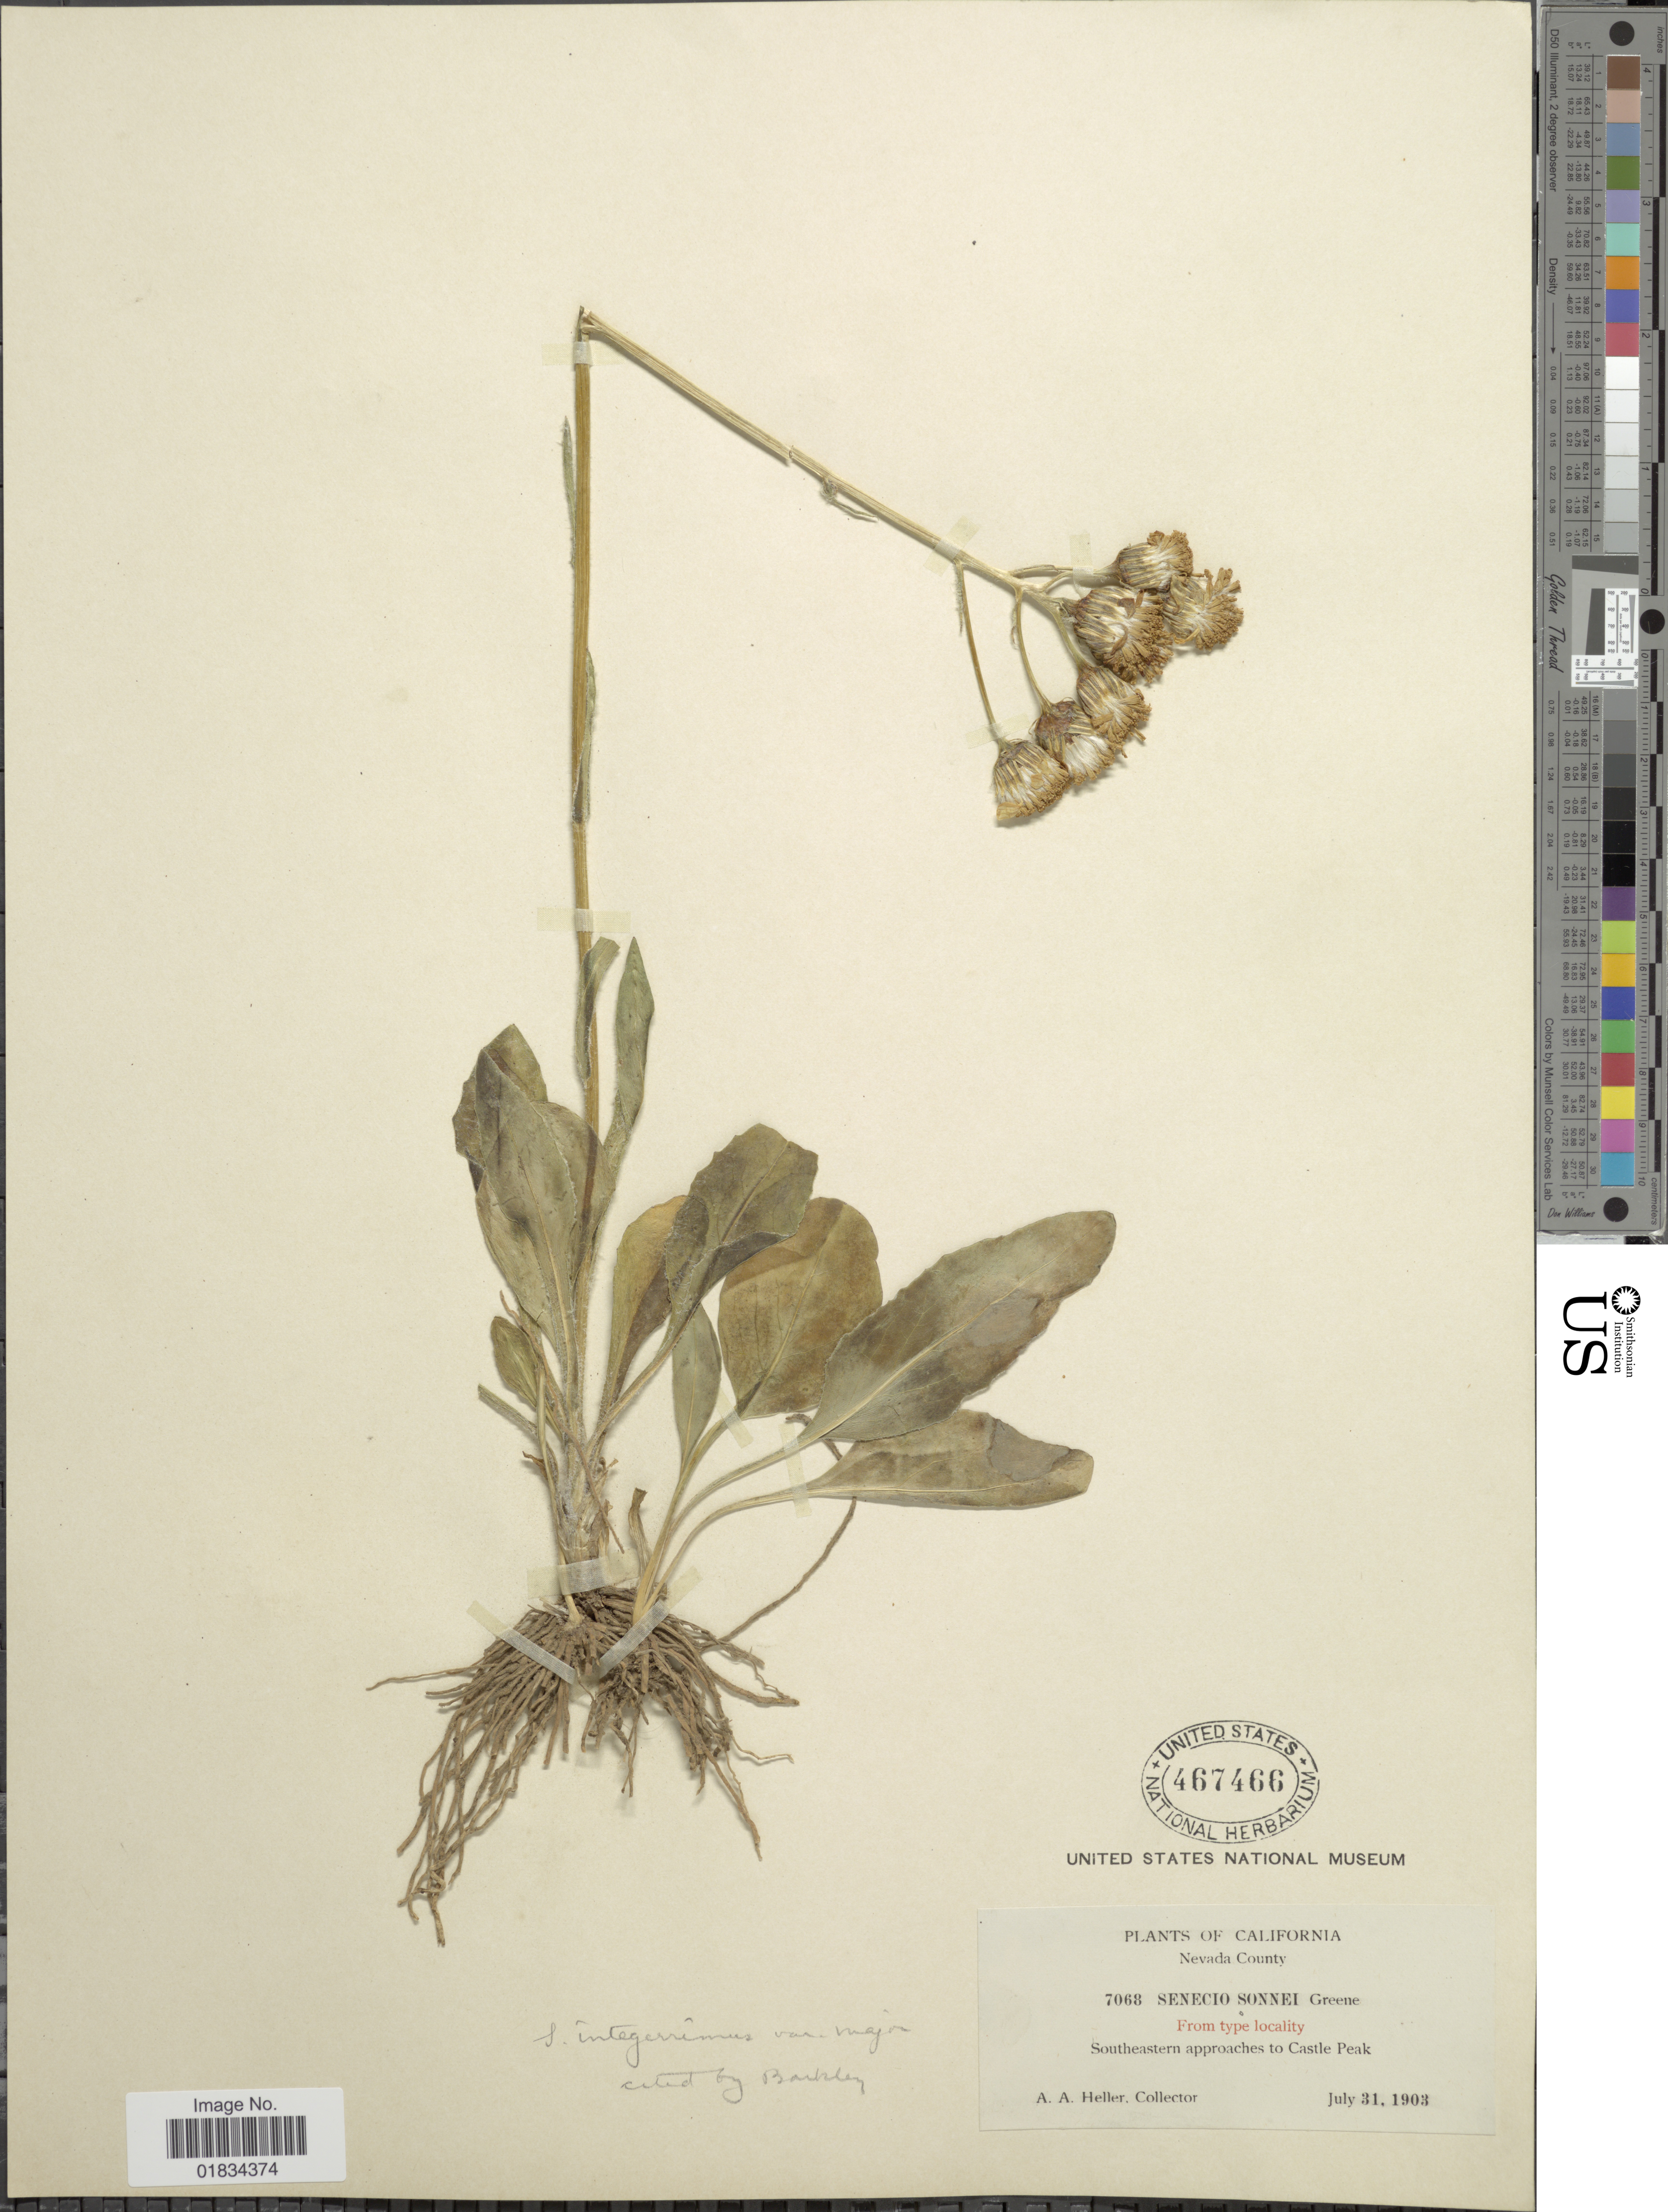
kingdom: Plantae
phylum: Tracheophyta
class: Magnoliopsida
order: Asterales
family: Asteraceae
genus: Senecio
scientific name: Senecio integerrimus var. major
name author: (A. Gray) Cronq.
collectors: A. A. Heller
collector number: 7068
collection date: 1903-07-31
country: United States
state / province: California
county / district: Nevada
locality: Nevada County. Southeastern approaches to Castle Peak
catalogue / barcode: US 467466